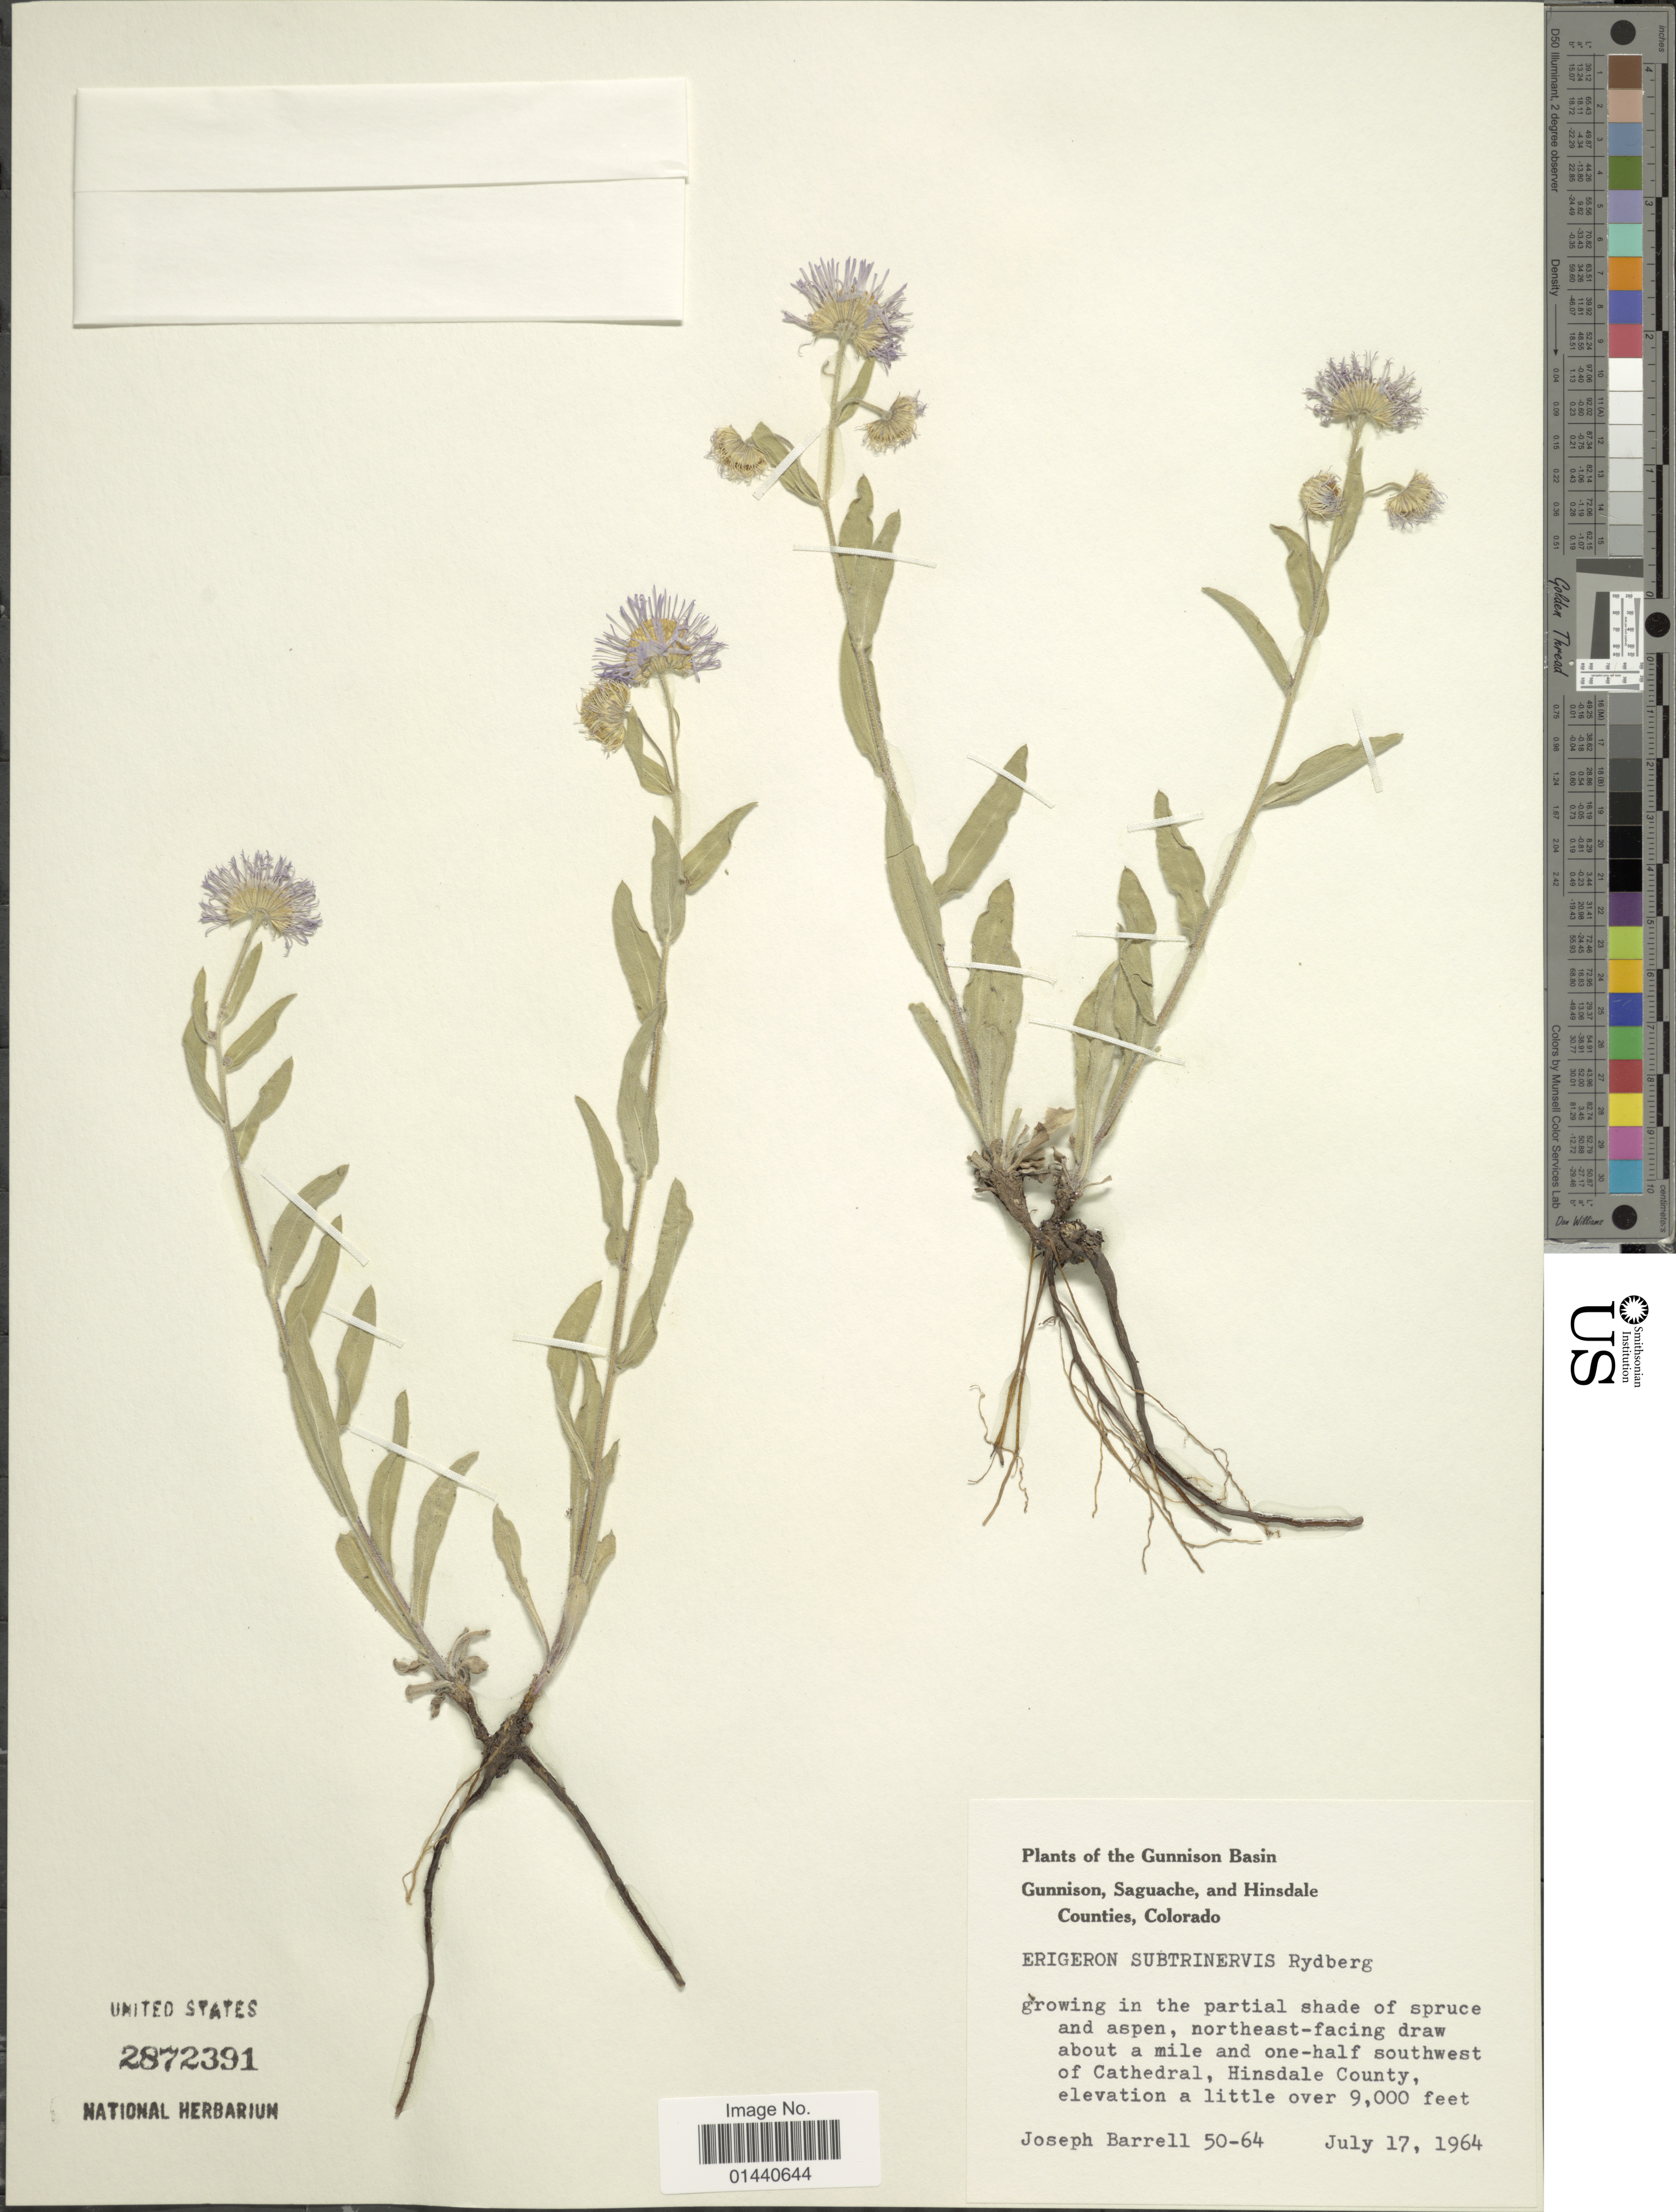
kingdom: Plantae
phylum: Tracheophyta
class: Magnoliopsida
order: Asterales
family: Asteraceae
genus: Erigeron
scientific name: Erigeron subtrinervis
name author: Rydb. ex Porter & Britton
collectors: J. Barrell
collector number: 50-64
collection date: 1964-07-17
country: United States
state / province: Colorado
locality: The Gunnison Basin, Gunnison, Saguache, and Hinsdale Counties. Northeast-facing draw about a mile and one-half southwest of Cathedral, Hinsdale County.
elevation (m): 2743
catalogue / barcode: US 2872391